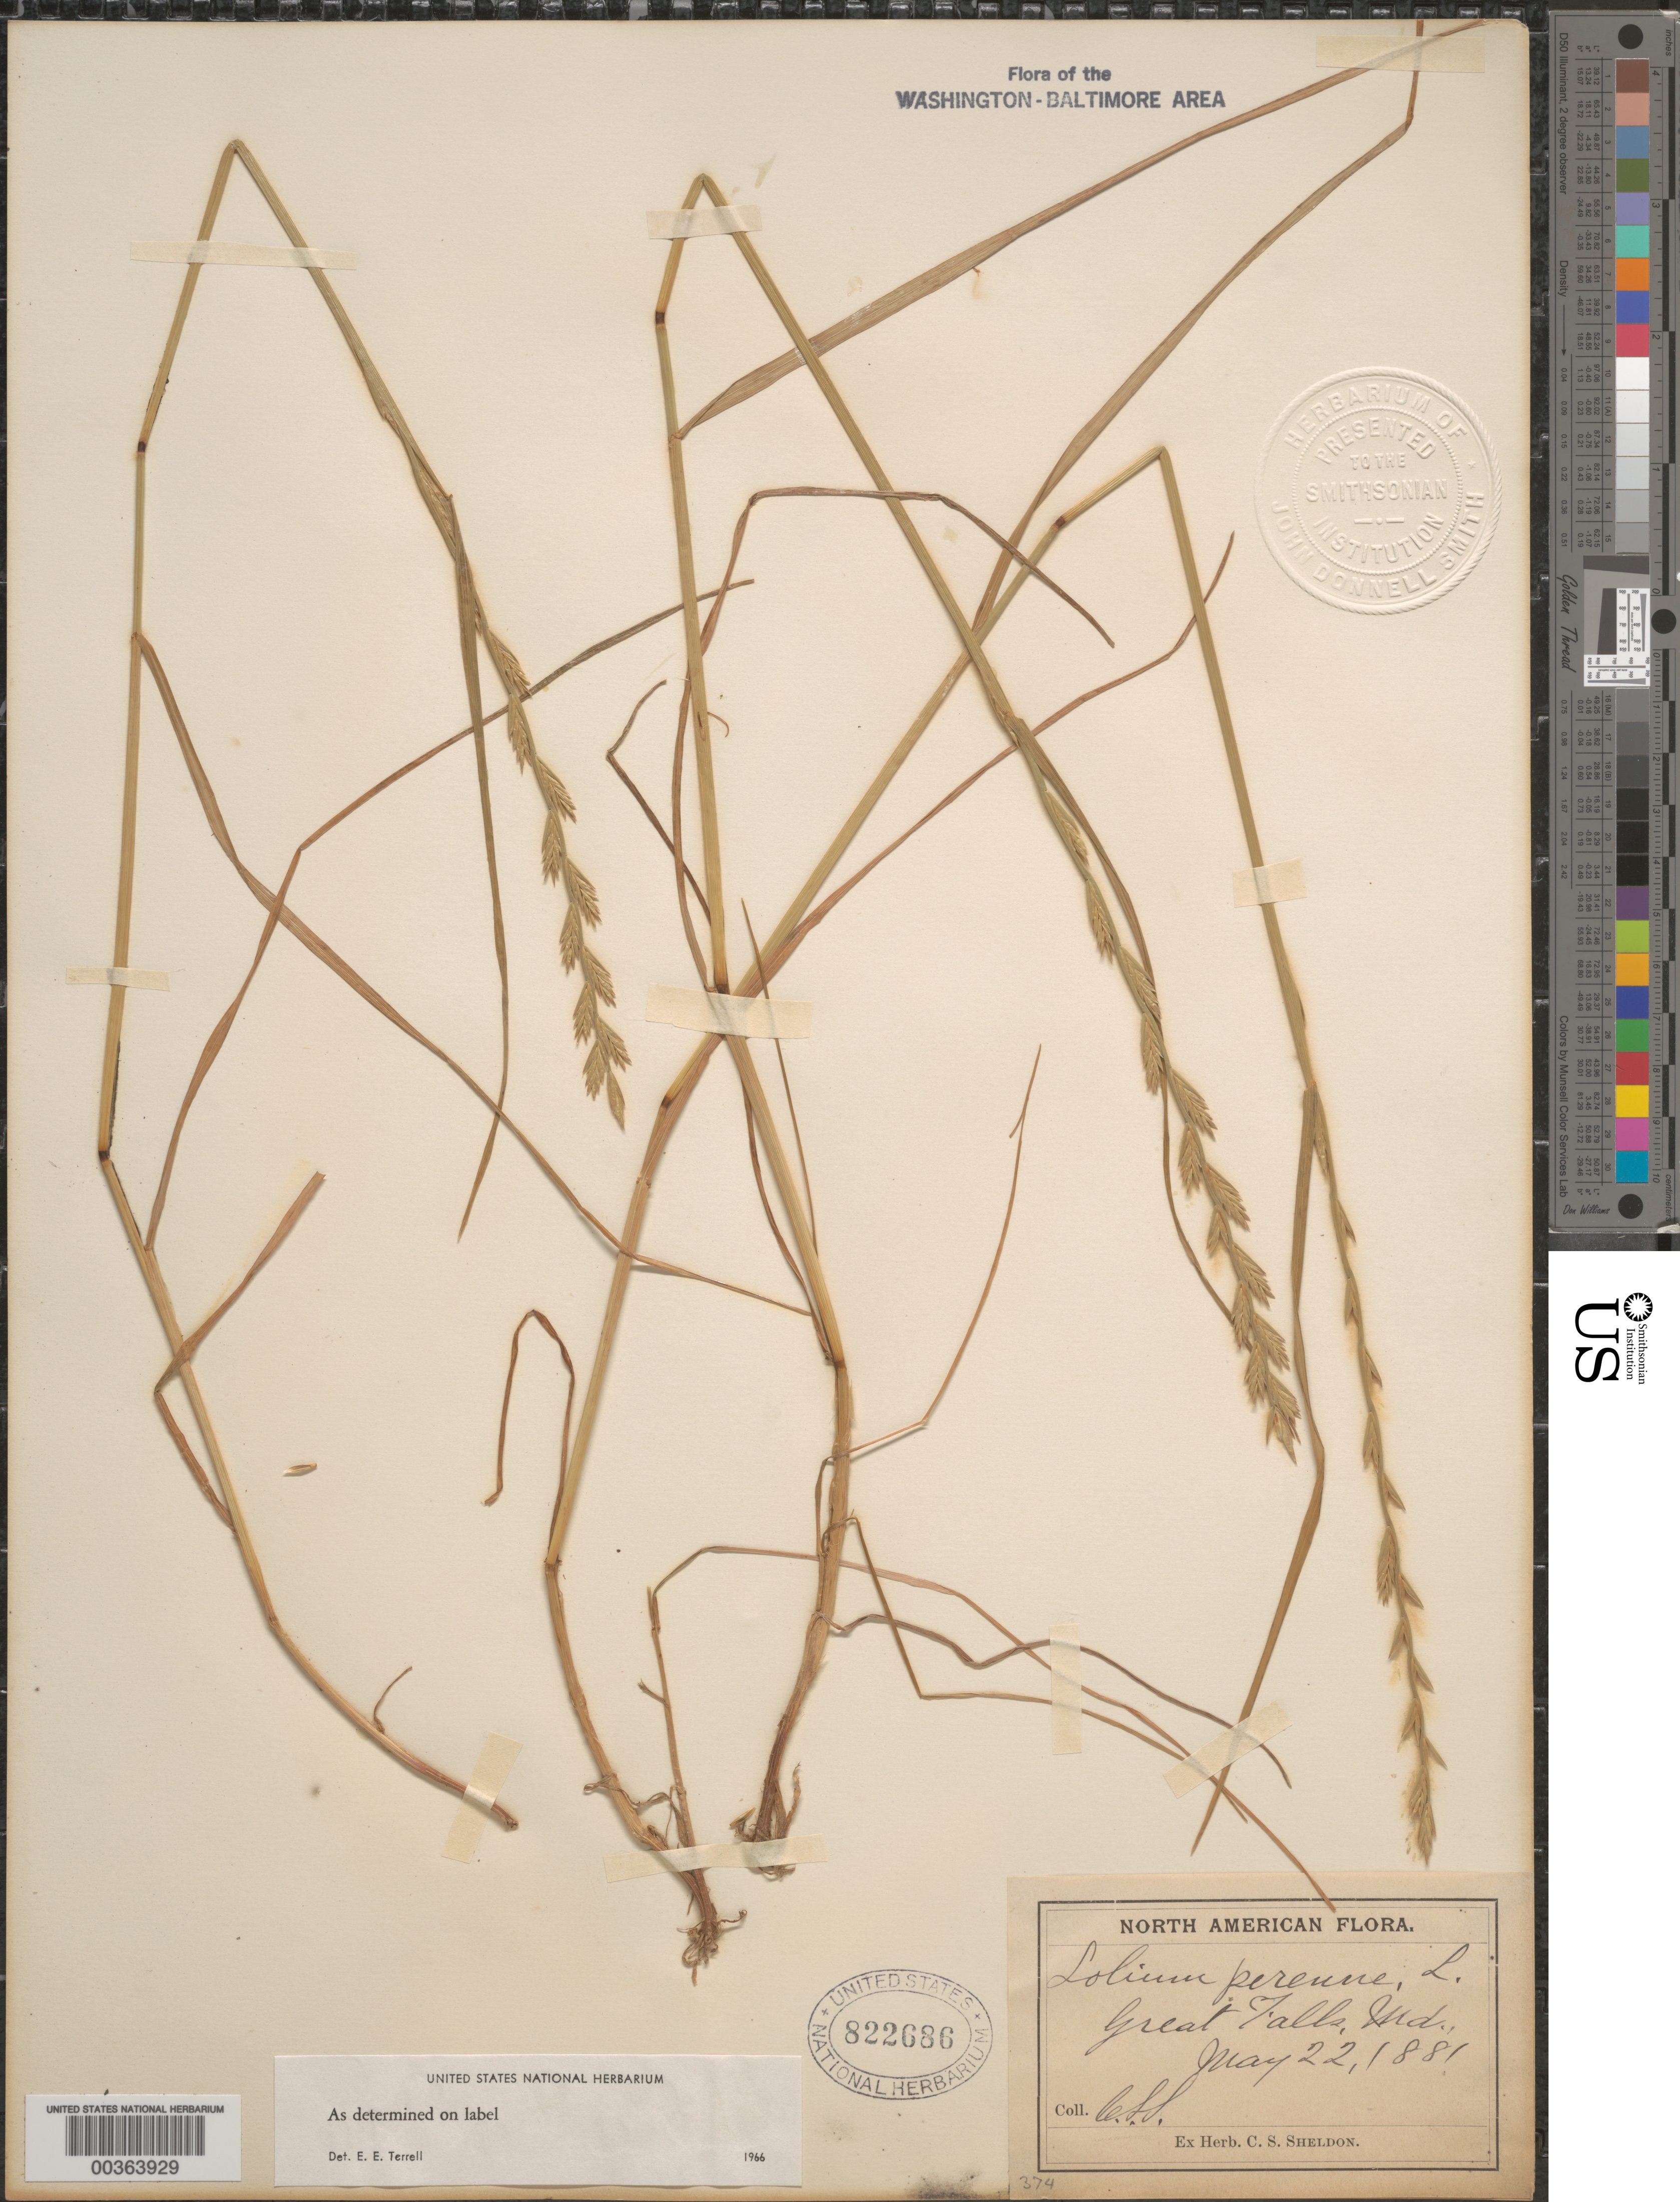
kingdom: Plantae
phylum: Tracheophyta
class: Liliopsida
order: Poales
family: Poaceae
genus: Lolium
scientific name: Lolium perenne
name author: L.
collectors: C. S. Sheldon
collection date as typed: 22 May 1881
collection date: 1881-05-22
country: United States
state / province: Maryland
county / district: Montgomery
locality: Great Falls C. & O. Canal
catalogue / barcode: US 822686